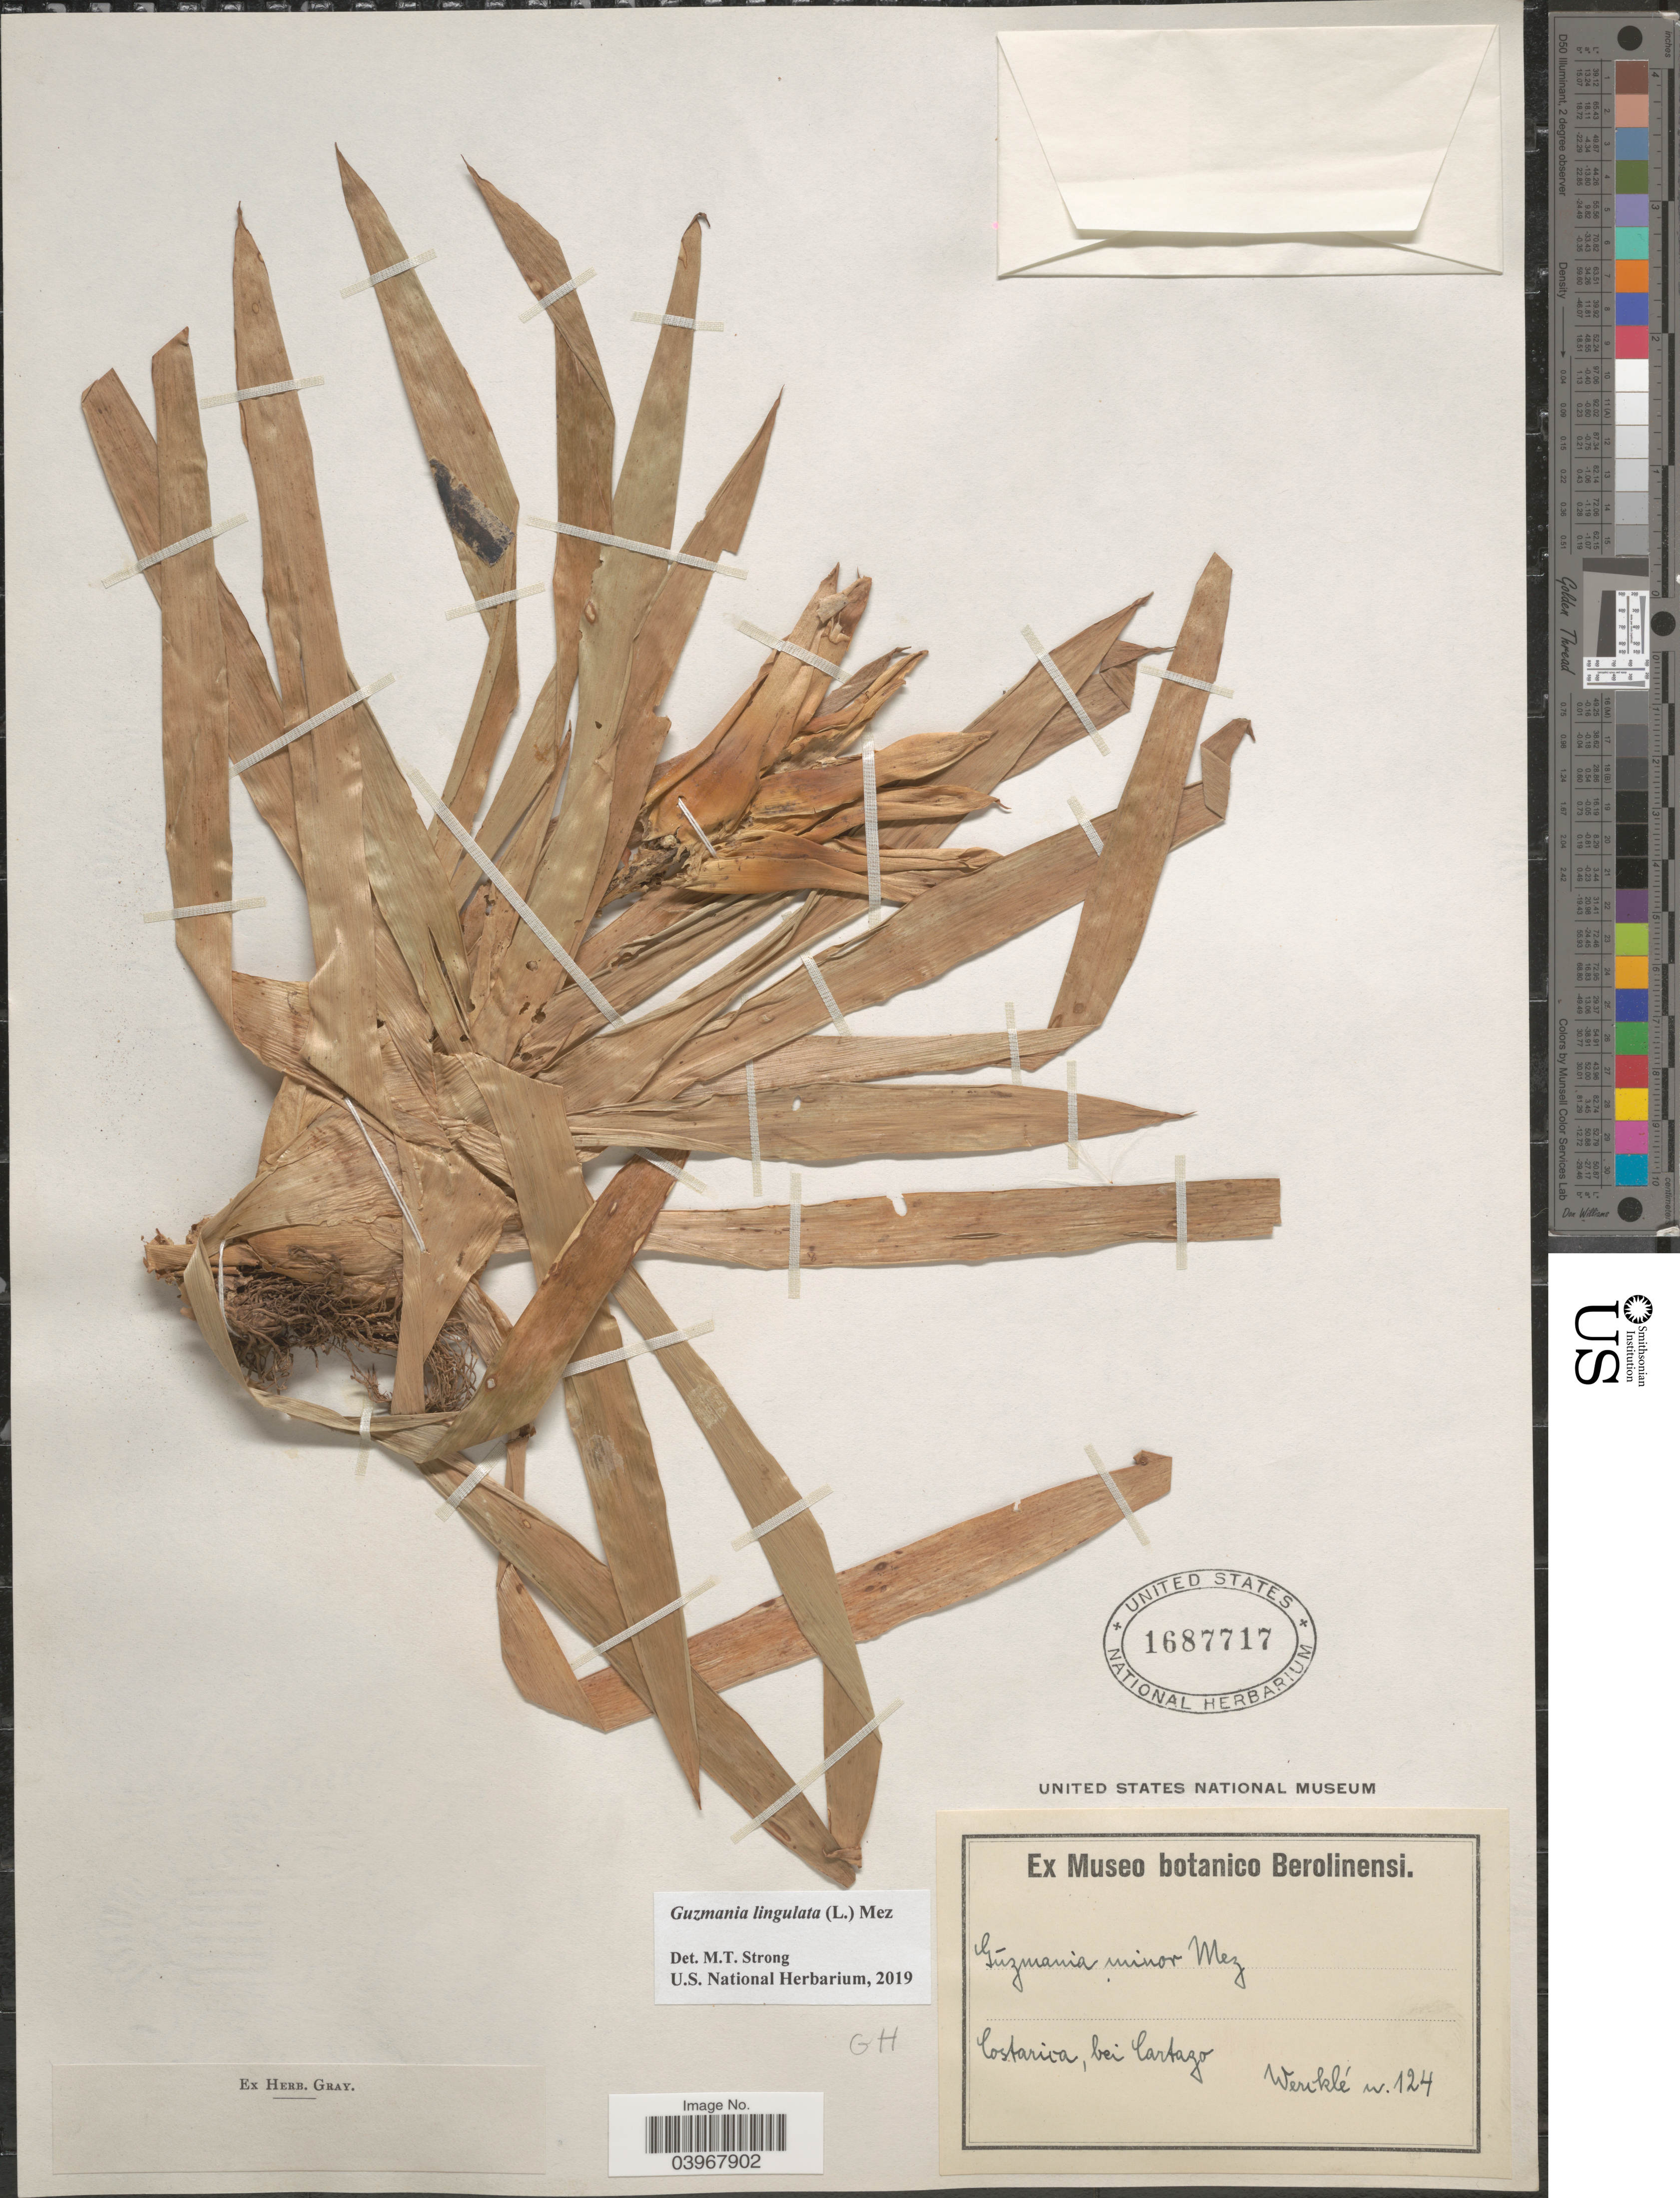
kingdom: Plantae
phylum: Tracheophyta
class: Liliopsida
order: Poales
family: Bromeliaceae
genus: Guzmania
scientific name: Guzmania lingulata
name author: (L.) Mez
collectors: Wercklé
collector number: w124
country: Costa Rica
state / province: Cartago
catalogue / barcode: US 1687717